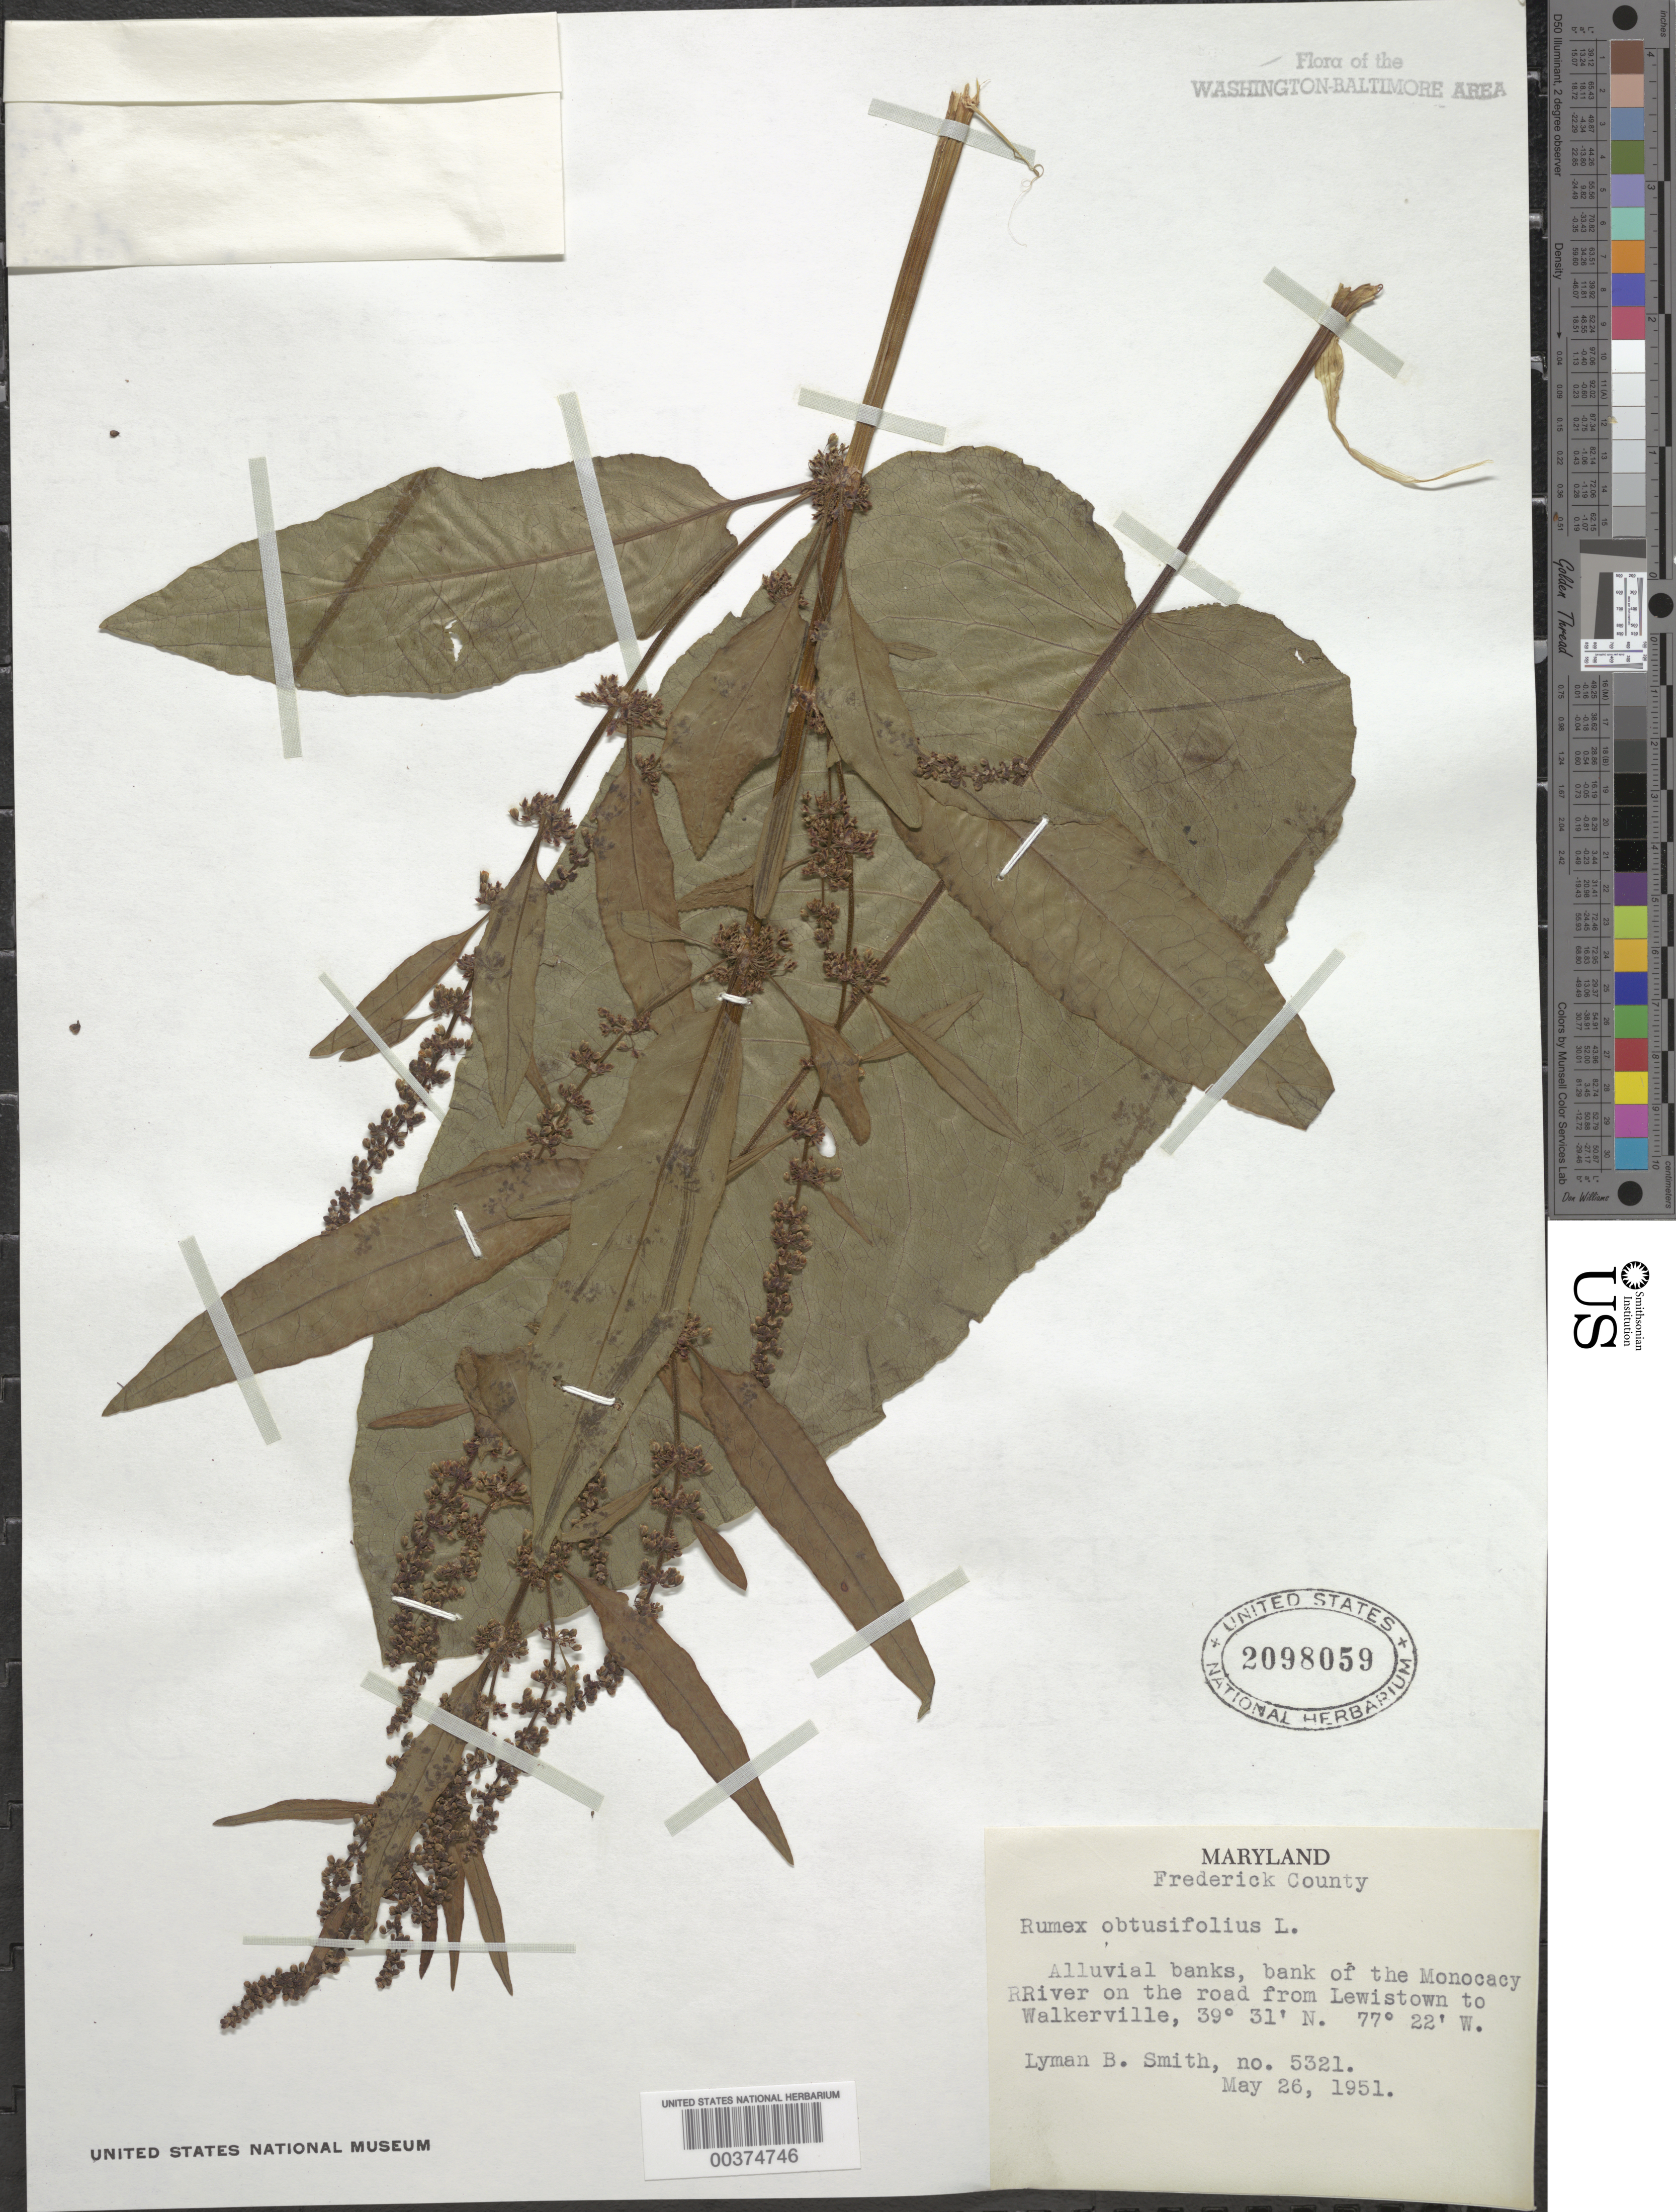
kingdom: Plantae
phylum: Tracheophyta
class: Magnoliopsida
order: Caryophyllales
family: Polygonaceae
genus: Rumex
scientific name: Rumex obtusifolius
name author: L.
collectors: L. Smith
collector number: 5321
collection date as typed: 26 May 1951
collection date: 1951-05-26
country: United States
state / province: Maryland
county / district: Frederick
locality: Monocacy River, Lewistown to Walkerville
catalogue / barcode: US 2098059